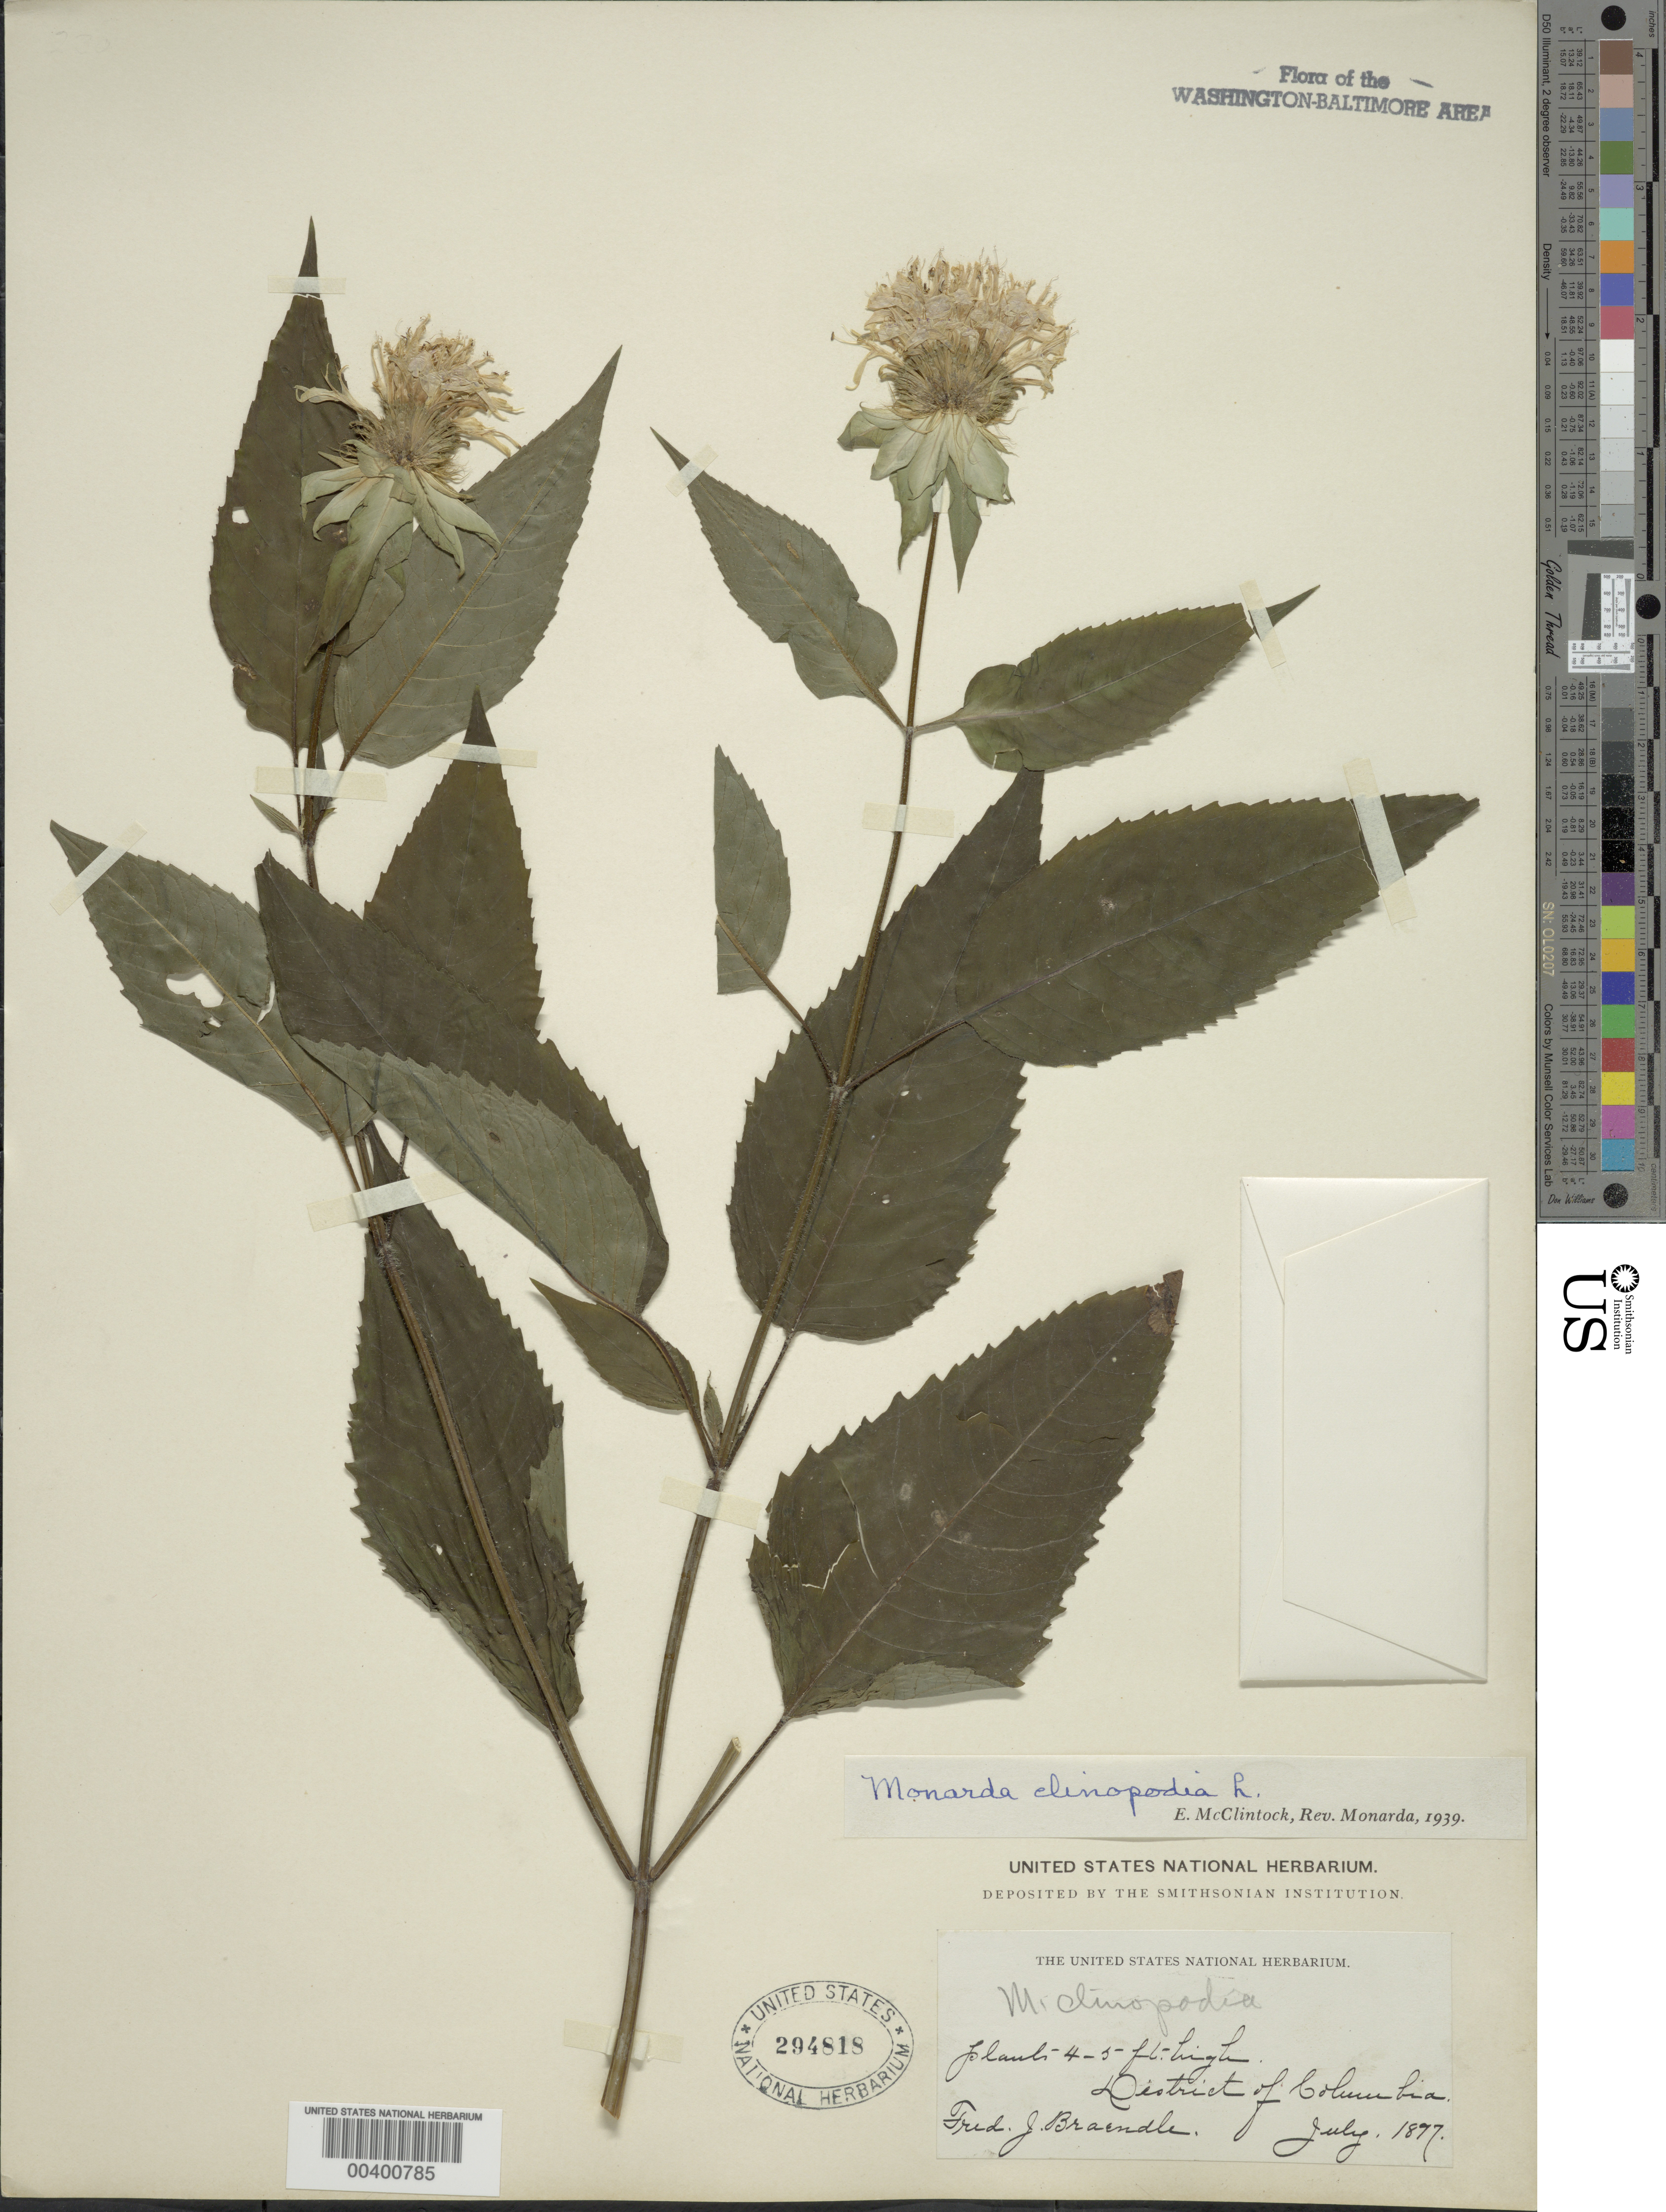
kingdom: Plantae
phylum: Tracheophyta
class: Magnoliopsida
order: Lamiales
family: Lamiaceae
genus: Monarda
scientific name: Monarda clinopodia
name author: L.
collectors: F. Braendle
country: United States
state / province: District of Columbia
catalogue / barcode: US 294818